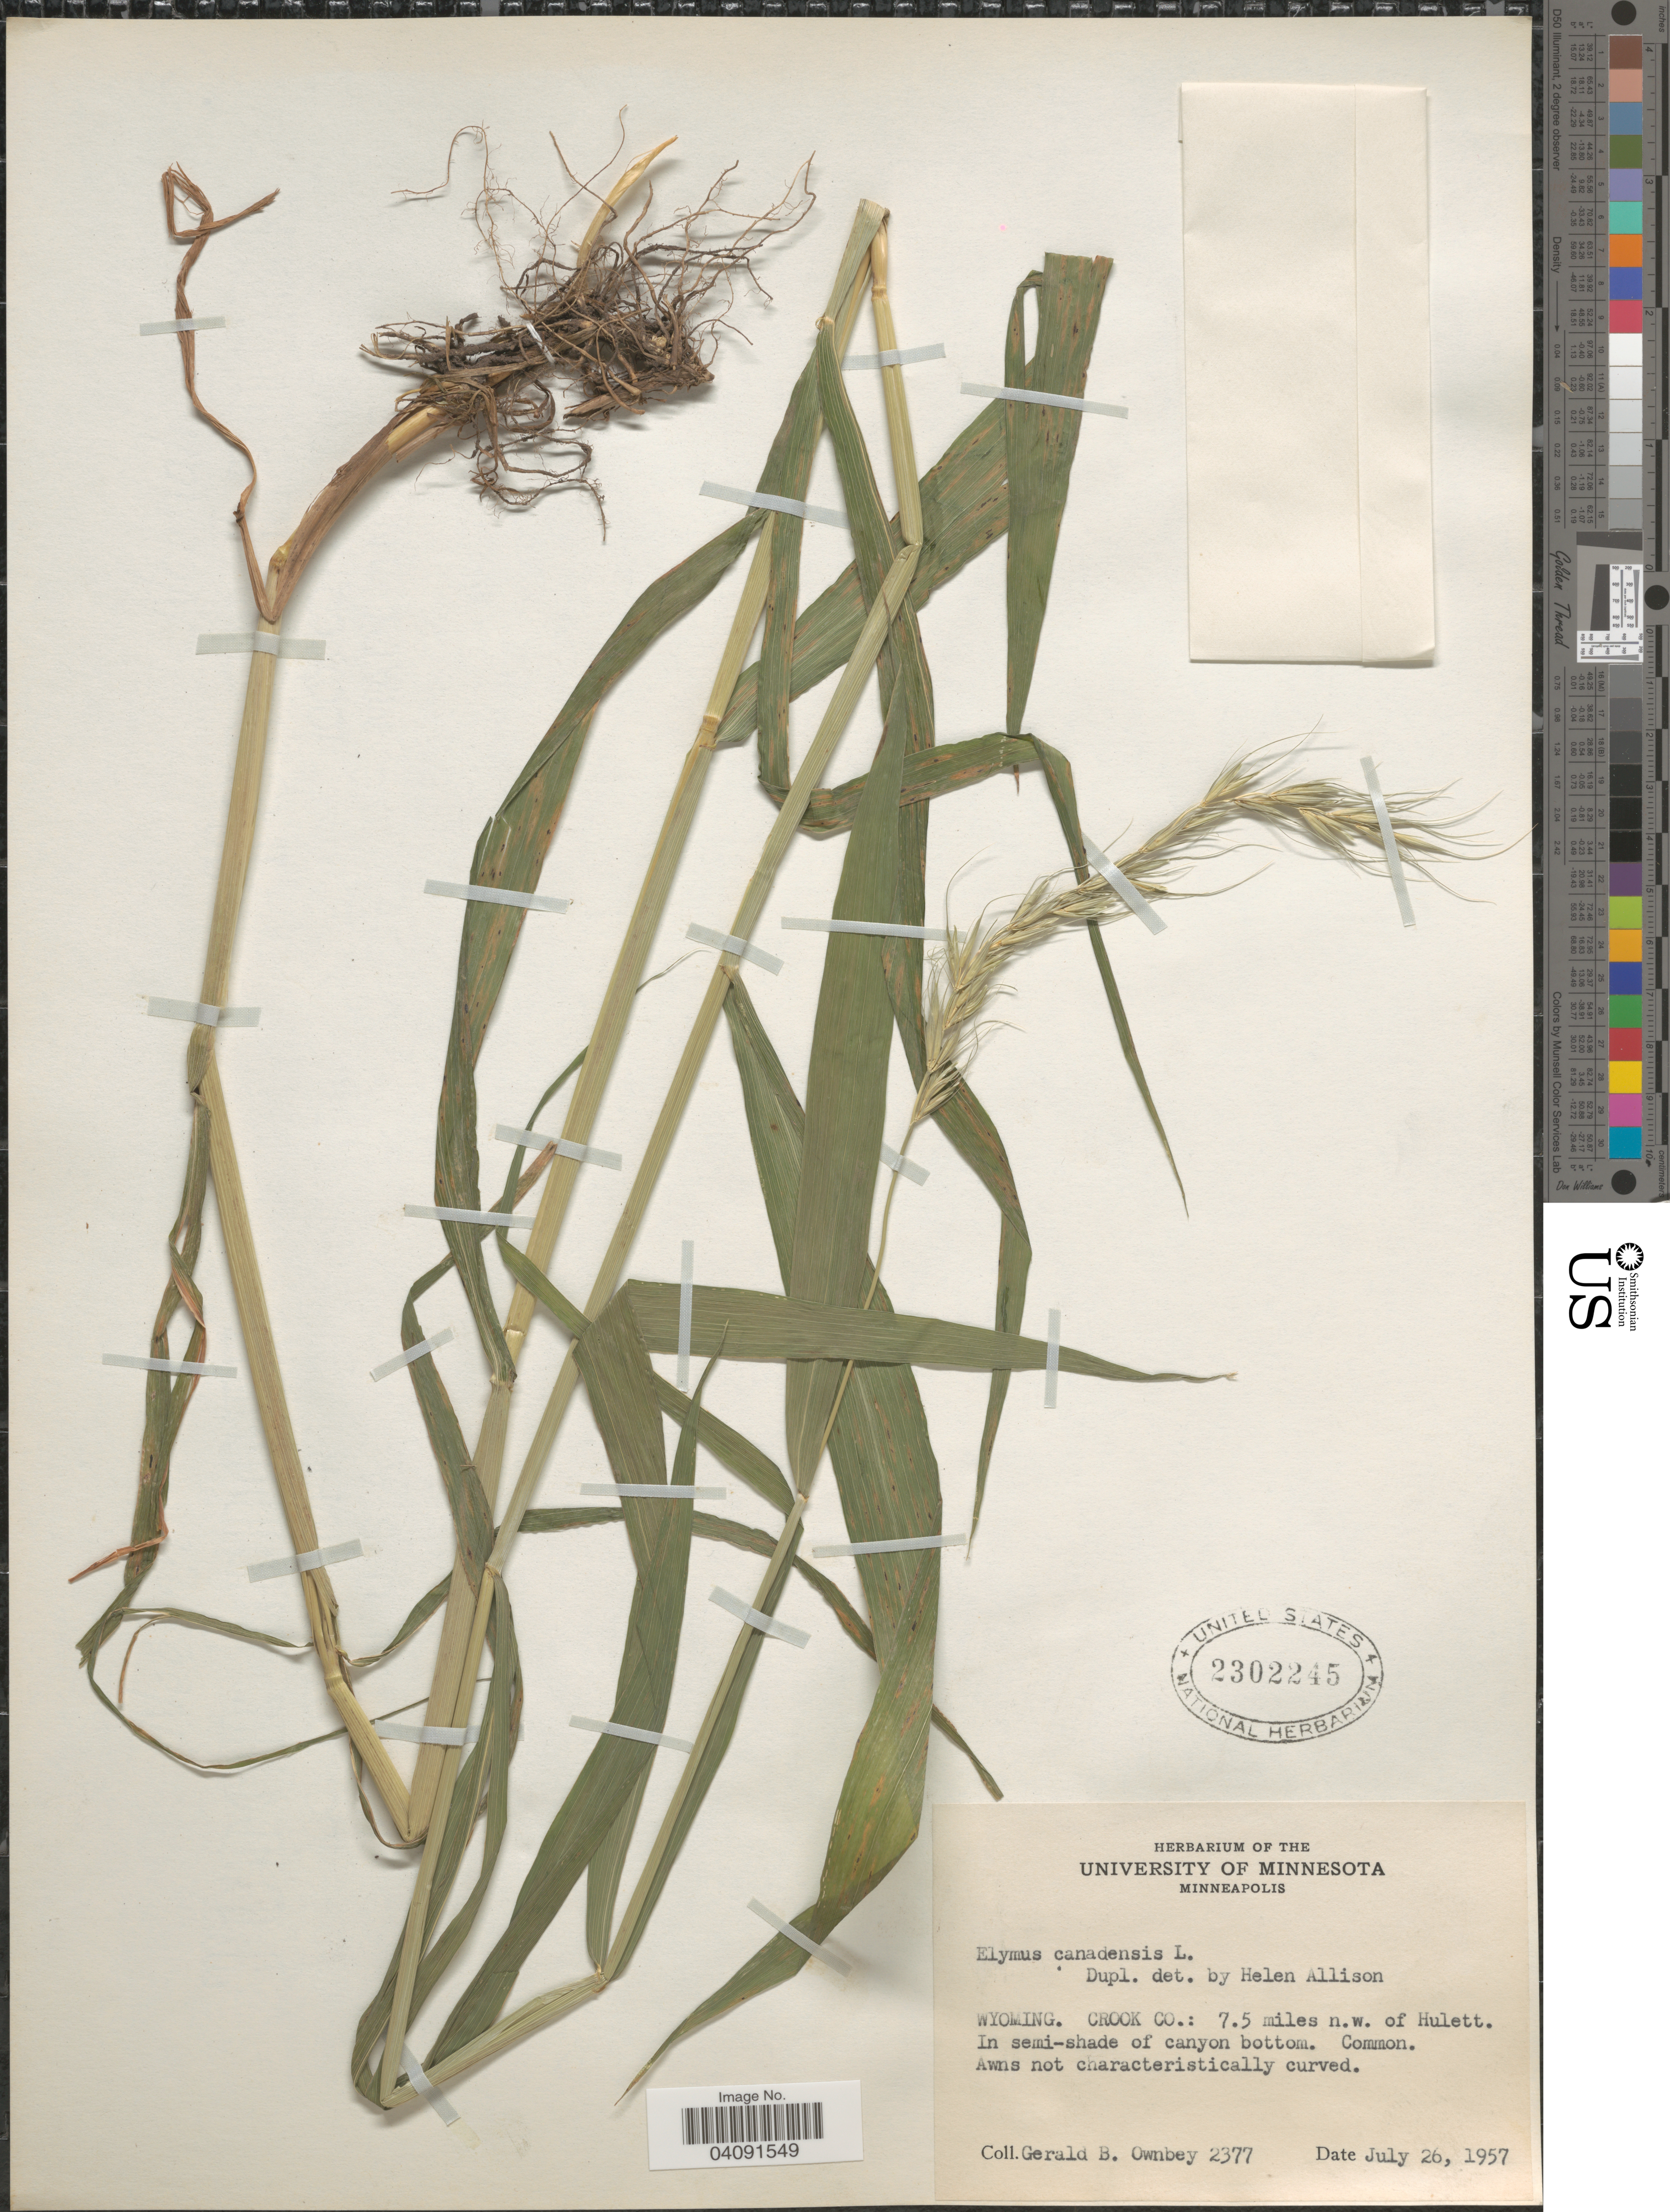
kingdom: Plantae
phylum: Tracheophyta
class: Liliopsida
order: Poales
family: Poaceae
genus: Elymus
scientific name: Elymus canadensis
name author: L.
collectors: G. B. Ownbey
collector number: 2377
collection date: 1957-07-26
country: United States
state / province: Wyoming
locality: Crook Co.: 7.5 miles n.w. of Hulett. In semi-shade of canyon bottom.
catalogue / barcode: US 2302245